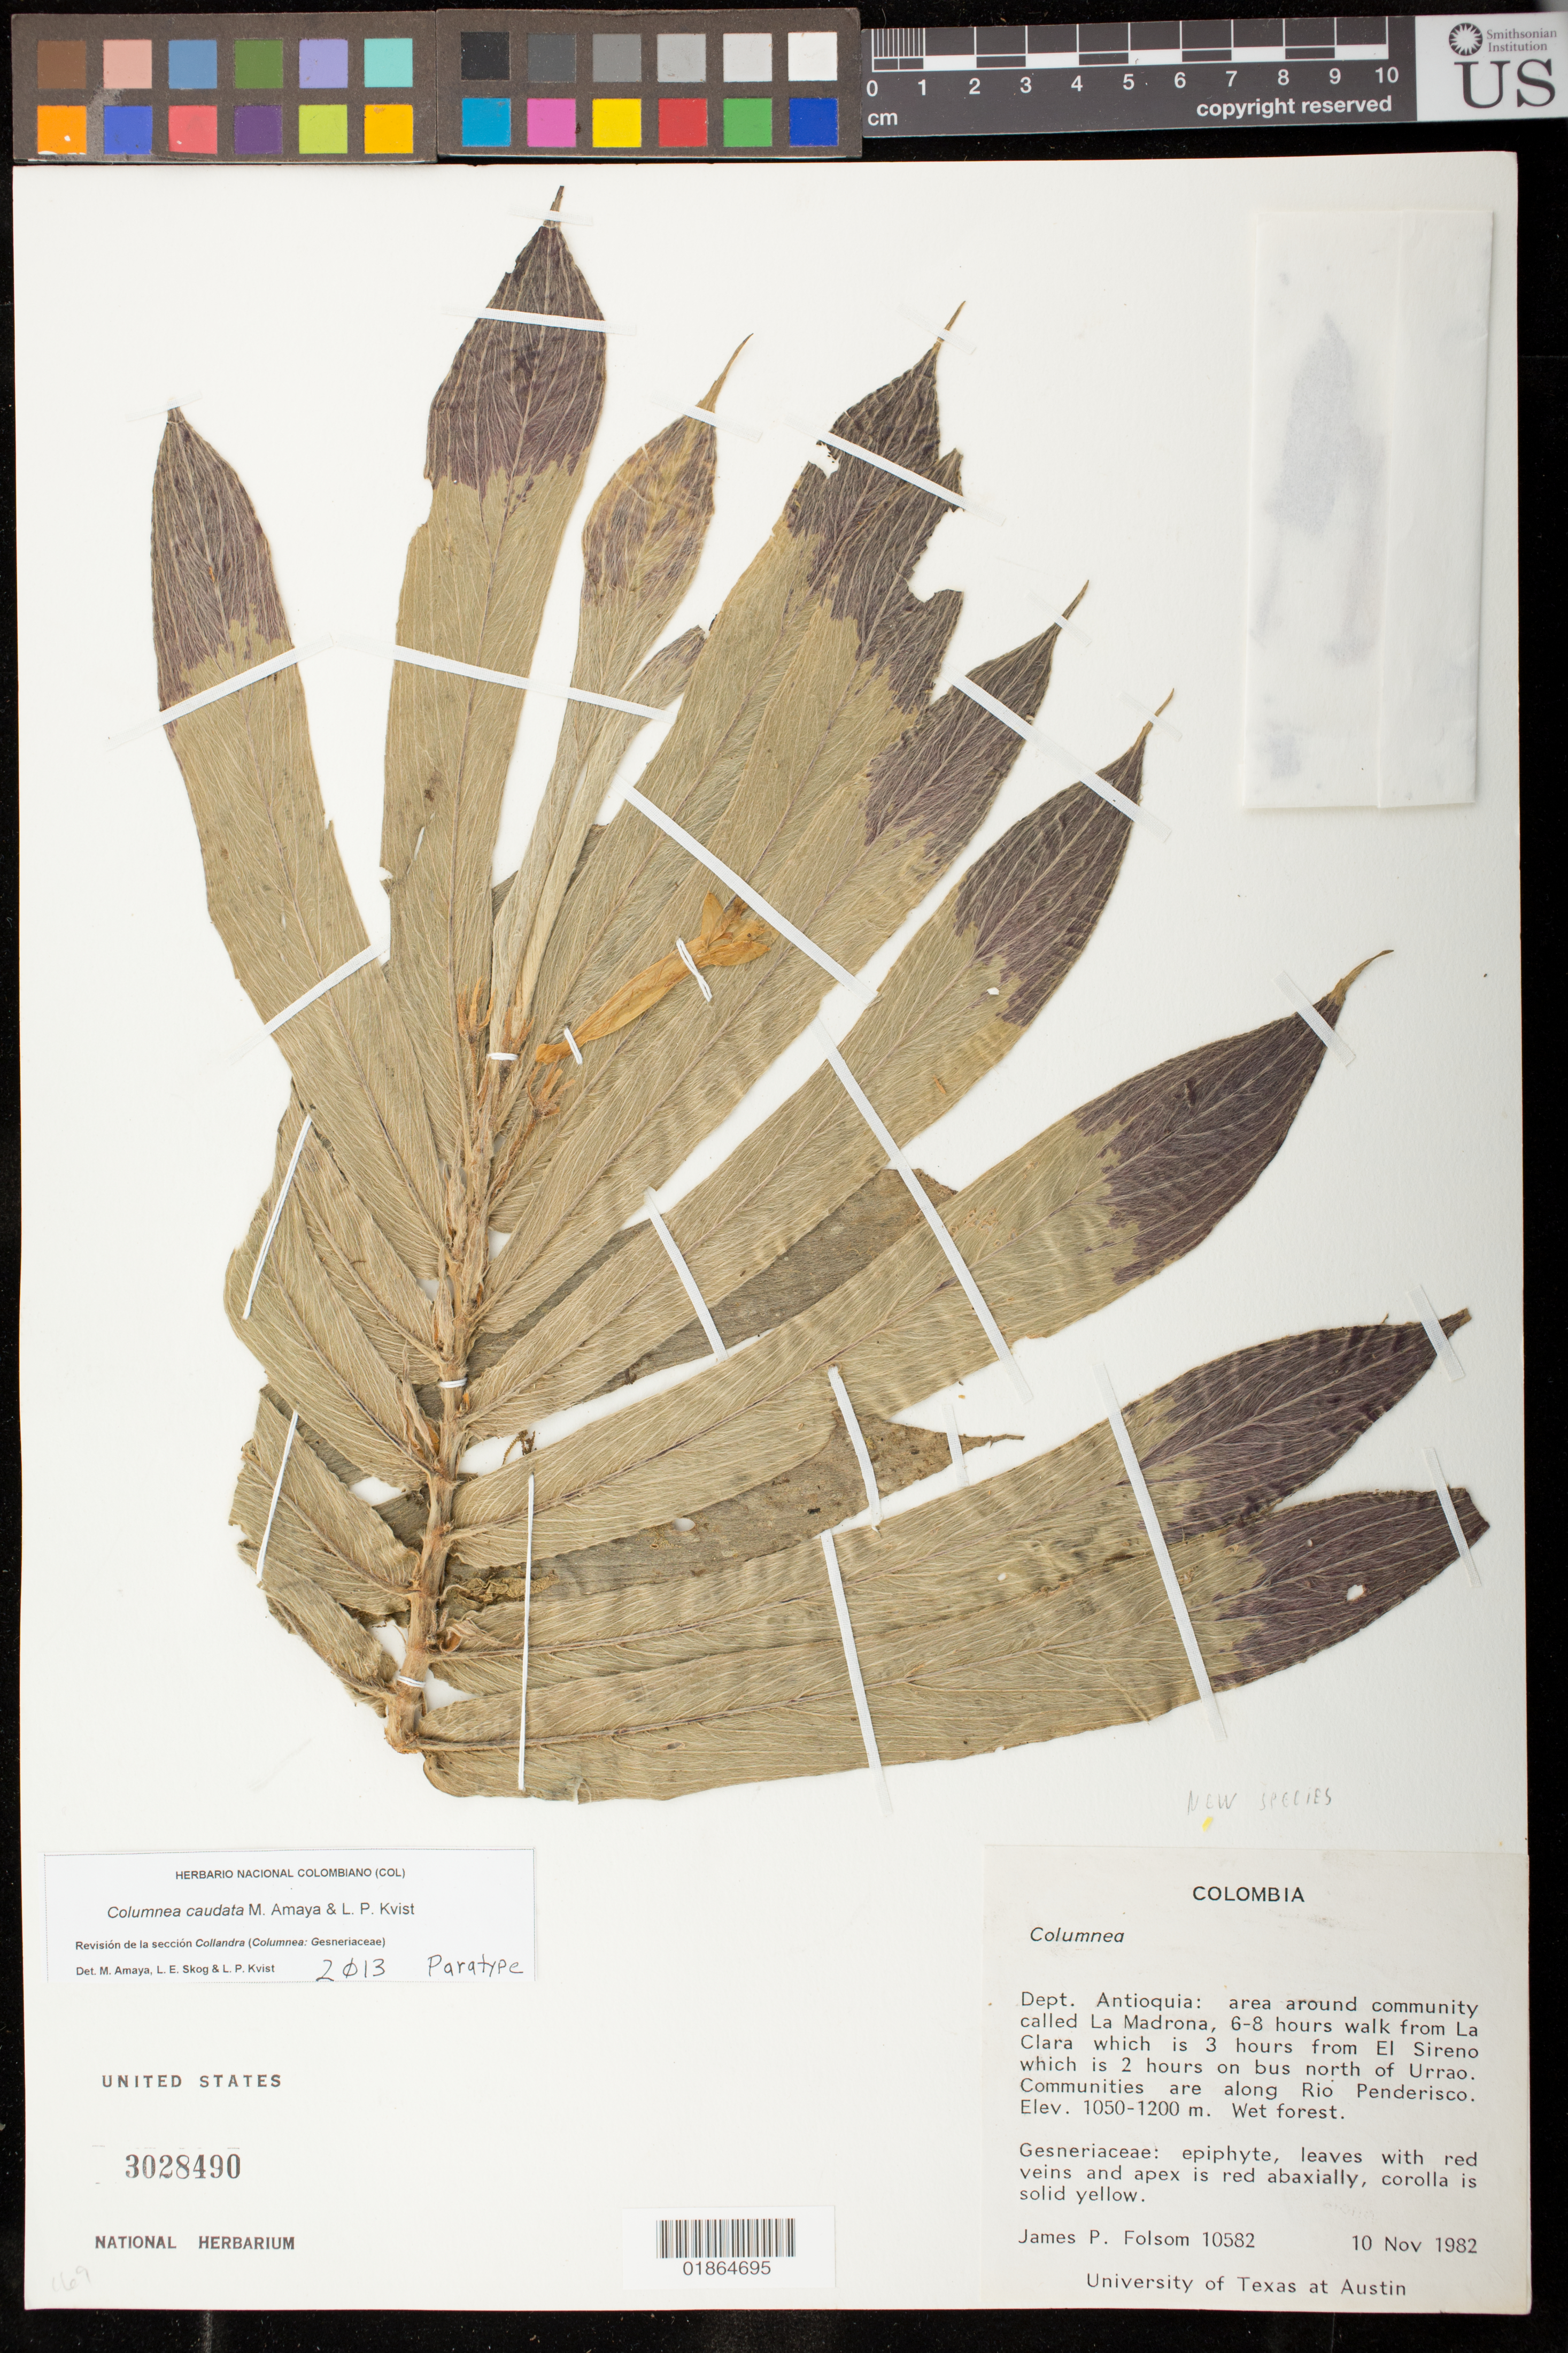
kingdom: Plantae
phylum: Tracheophyta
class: Magnoliopsida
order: Lamiales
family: Gesneriaceae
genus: Columnea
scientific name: Columnea caudata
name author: M. Amaya & L.P. Kvist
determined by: Amaya-Márquez, M.; Skog, Laurence E.; Kvist, L. P.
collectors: J. P. Folsom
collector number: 10582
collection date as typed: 10 Nov 1982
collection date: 1982-11-10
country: Colombia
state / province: Antioquia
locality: Area around community called La Madrona, 6-8 hrs walk from La Clara which is 3 hrs from El Sireno which is 2 hours on bus north of Urrao. Communities are along Rio Penderisco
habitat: Wet forest.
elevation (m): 1050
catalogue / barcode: US 3028490